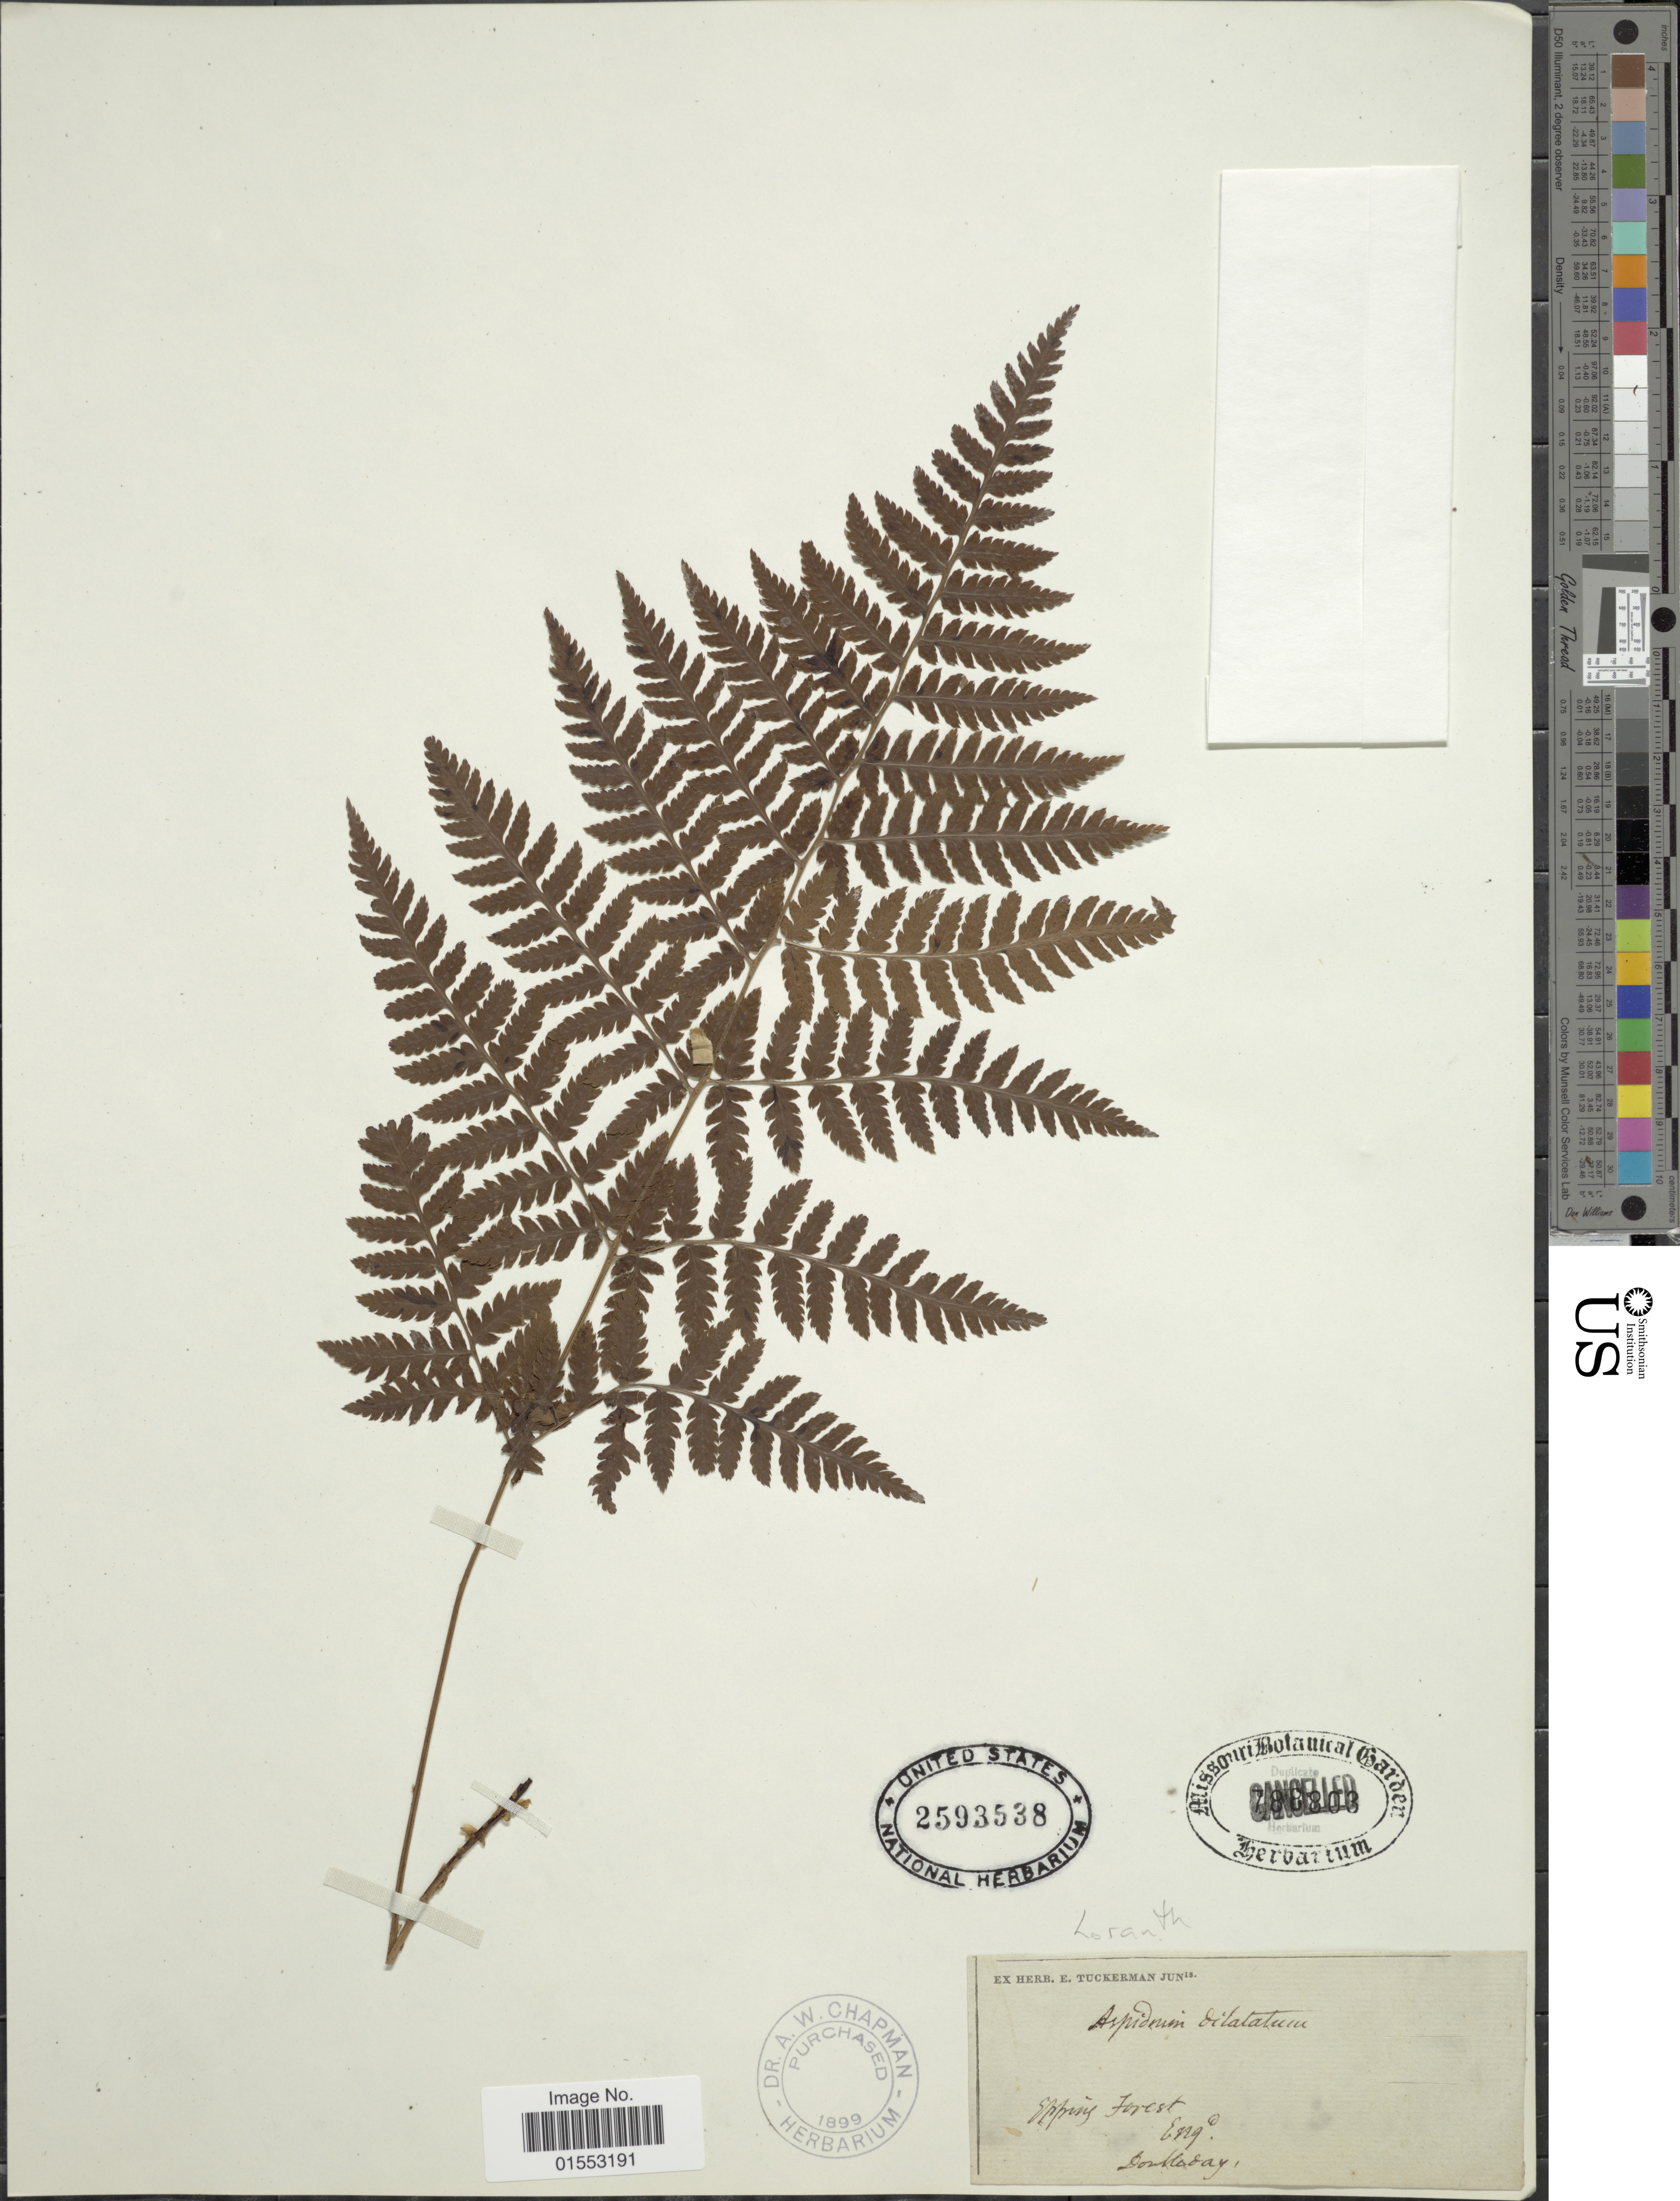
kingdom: Plantae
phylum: Tracheophyta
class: Polypodiopsida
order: Polypodiales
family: Dryopteridaceae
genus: Dryopteris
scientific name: Dryopteris dilatata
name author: (Hoffm.) A. Gray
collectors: ex herb. E. Tuckerman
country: United Kingdom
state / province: England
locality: Epping Forest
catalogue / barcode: US 2593538